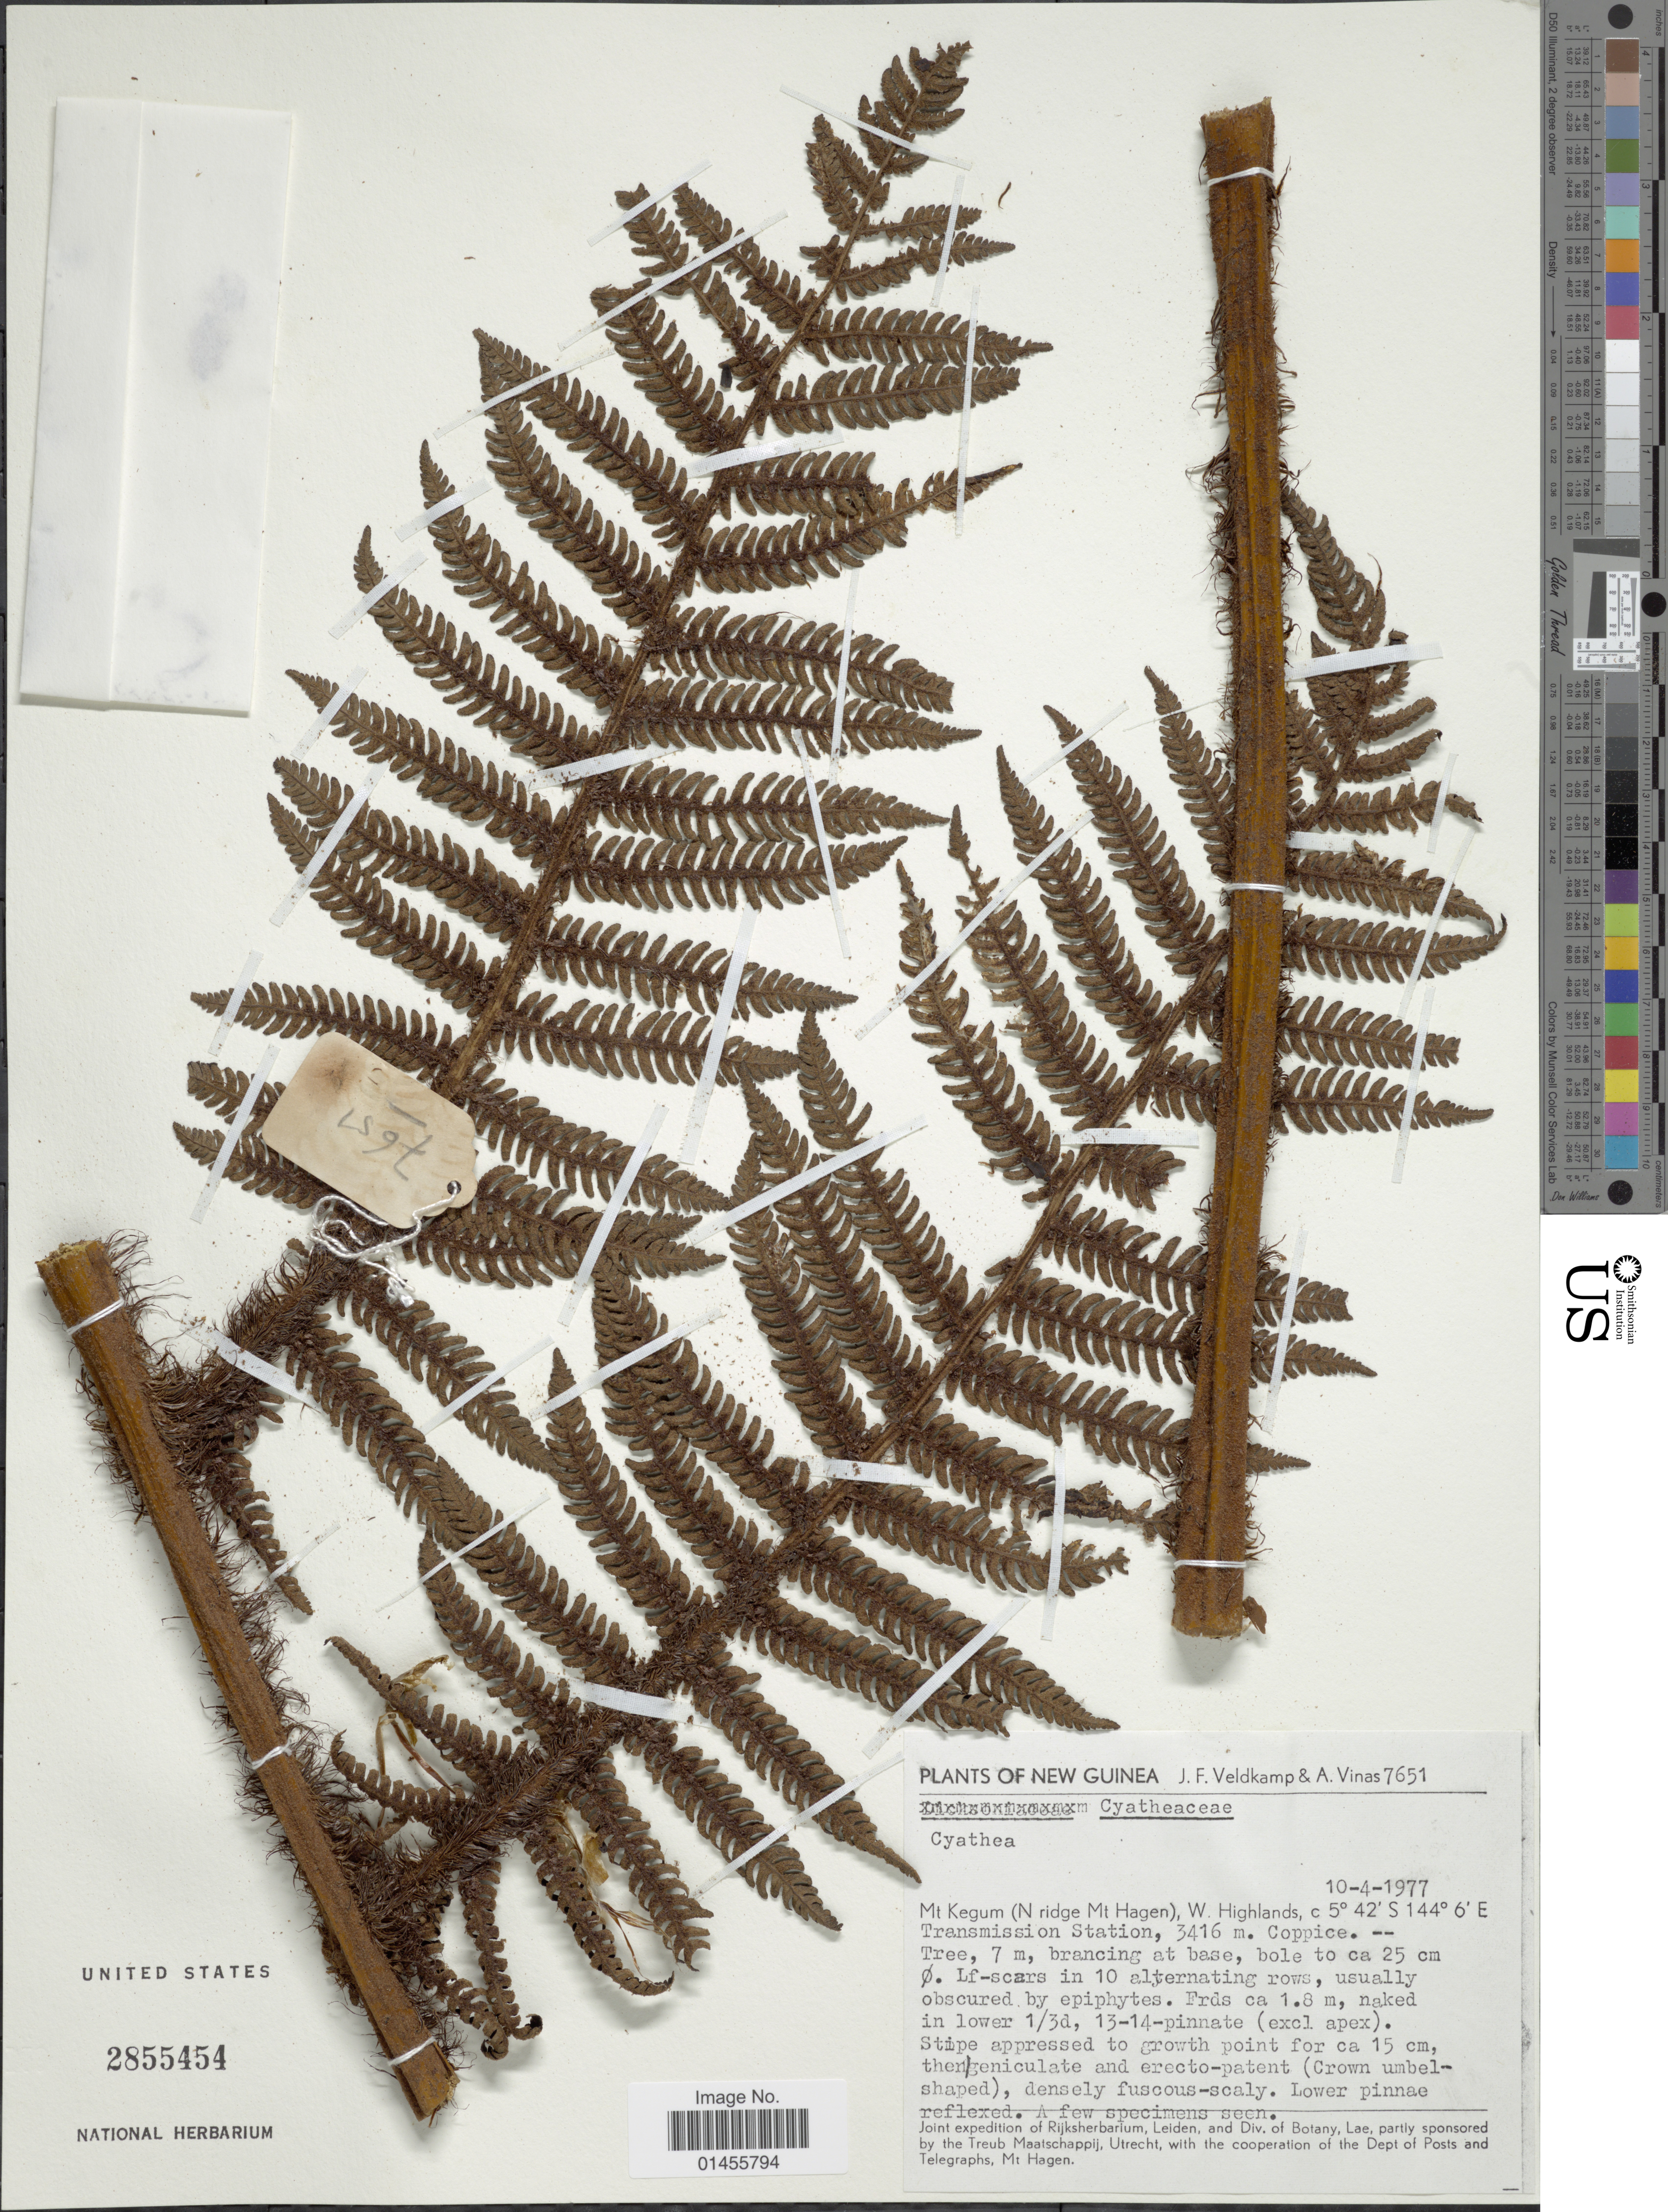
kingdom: Plantae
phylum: Tracheophyta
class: Polypodiopsida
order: Cyatheales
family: Cyatheaceae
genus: Alsophila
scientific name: Alsophila sp.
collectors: J. F. Veldkamp & A. Vinas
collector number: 7651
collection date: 1977-04-10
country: Papua New Guinea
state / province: Western Highlands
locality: New Guinea. Mt. Kegum (N ridge Mt Hagen), W. Highlands. Transmission Station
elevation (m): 3416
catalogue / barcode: US 2855454